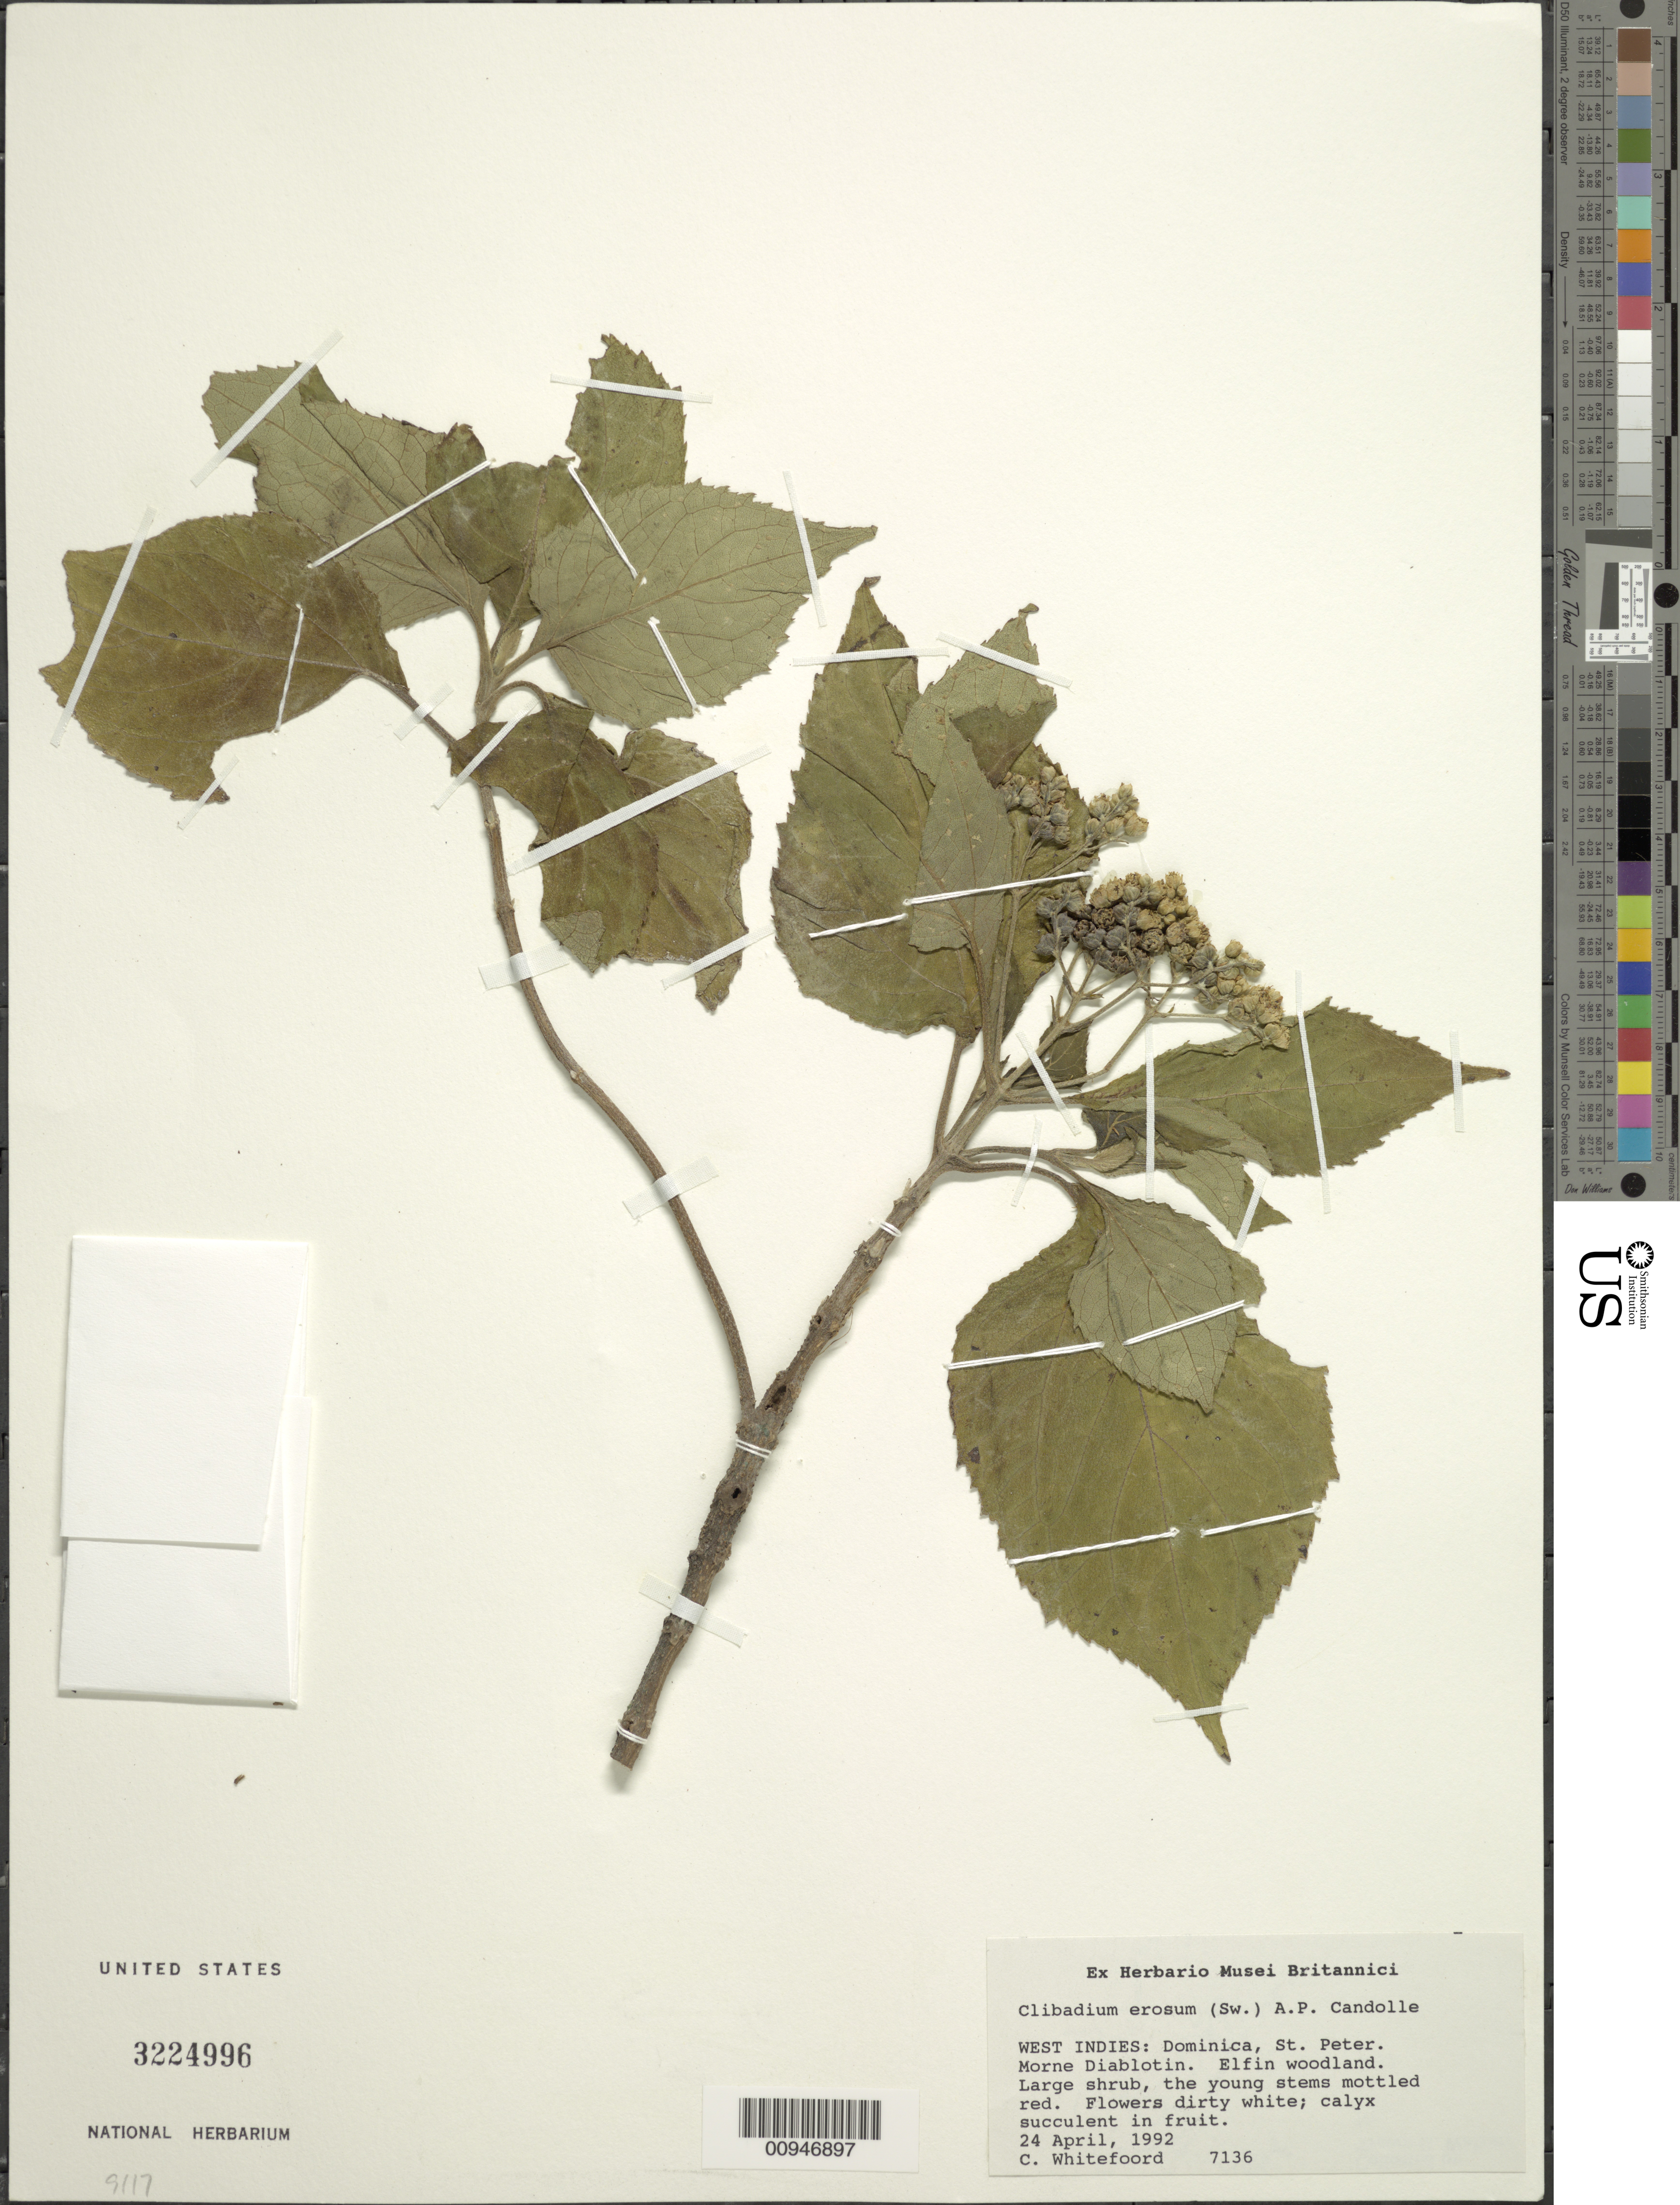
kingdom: Plantae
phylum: Tracheophyta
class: Magnoliopsida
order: Asterales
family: Asteraceae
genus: Clibadium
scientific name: Clibadium erosum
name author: (Sw.) DC.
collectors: C. Whitefoord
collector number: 7136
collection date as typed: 24 Apr 1992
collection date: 1992-04-24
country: Dominica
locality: St. Peter, Morne Diablotin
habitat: Elfin woodland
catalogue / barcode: US 3224996